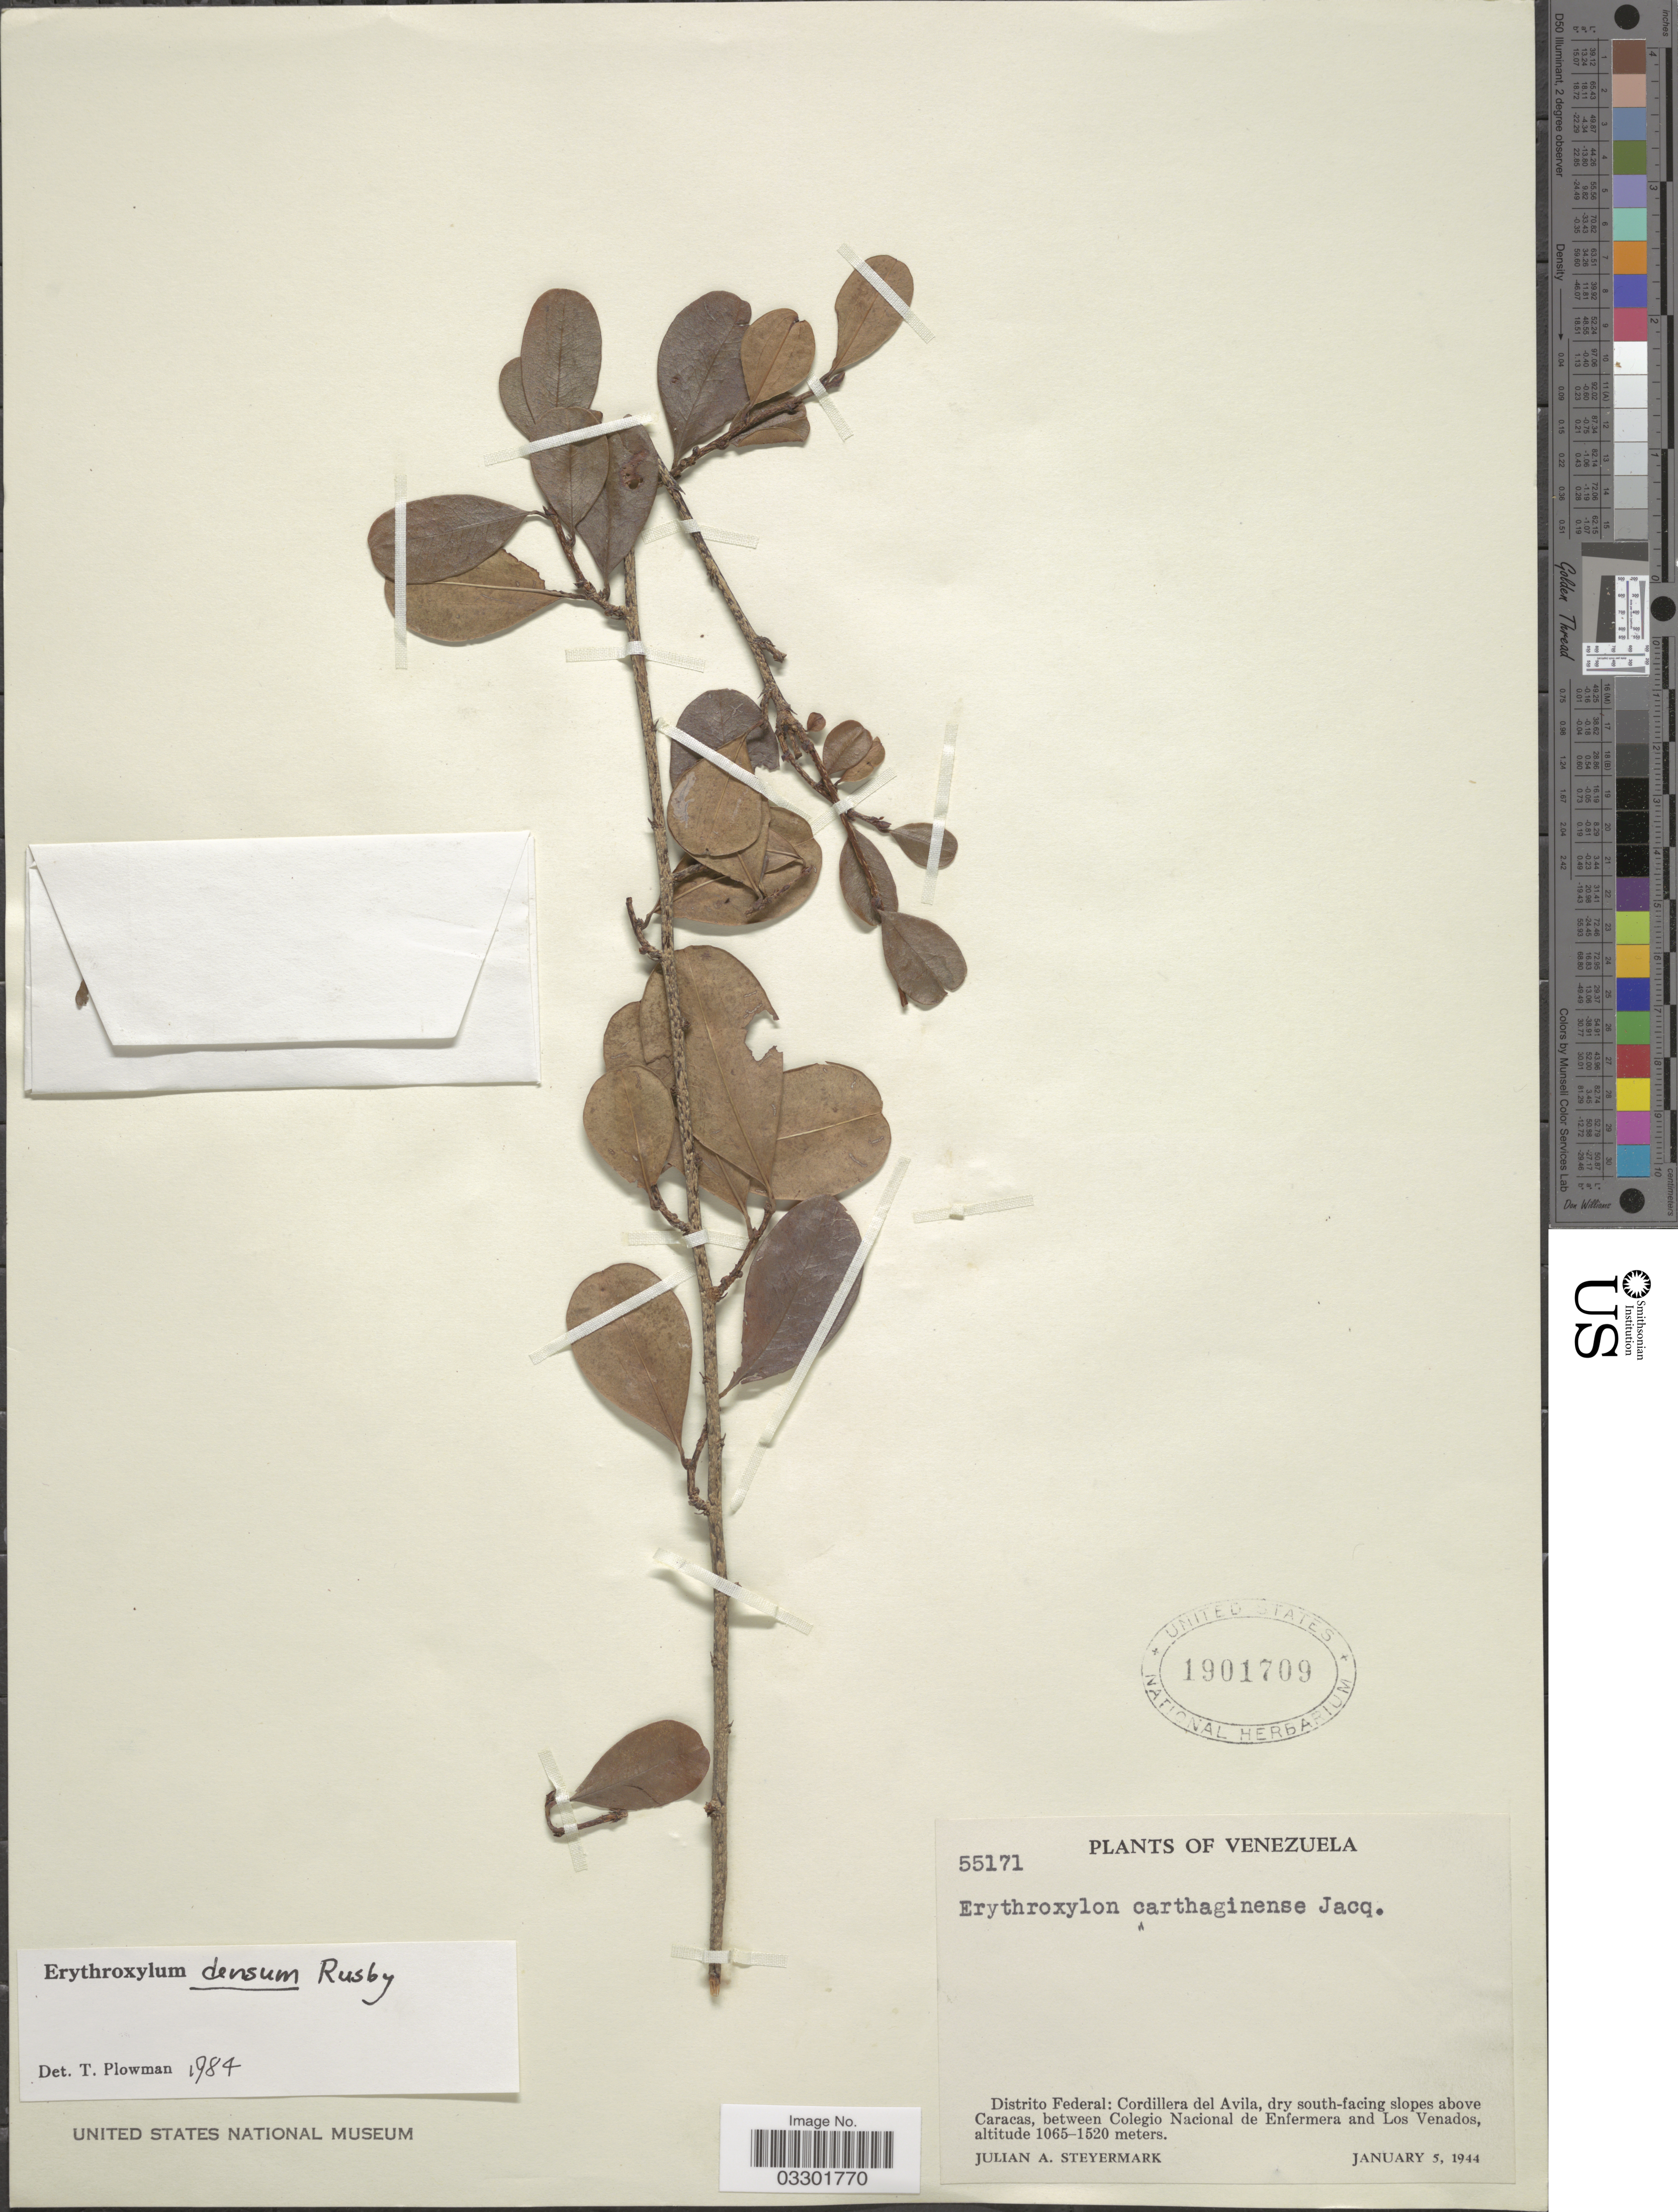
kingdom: Plantae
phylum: Tracheophyta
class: Magnoliopsida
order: Malpighiales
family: Erythroxylaceae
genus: Erythroxylum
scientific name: Erythroxylum densum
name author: Rusby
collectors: J. Steyermark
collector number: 55171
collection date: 1944-01-05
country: Venezuela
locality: Distrito Federal: Cordillera del Avila, dry south-facing slopes above Caracas, between Colegio Nacional de Enefmera and Los Venados.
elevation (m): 1065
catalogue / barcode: US 1901709